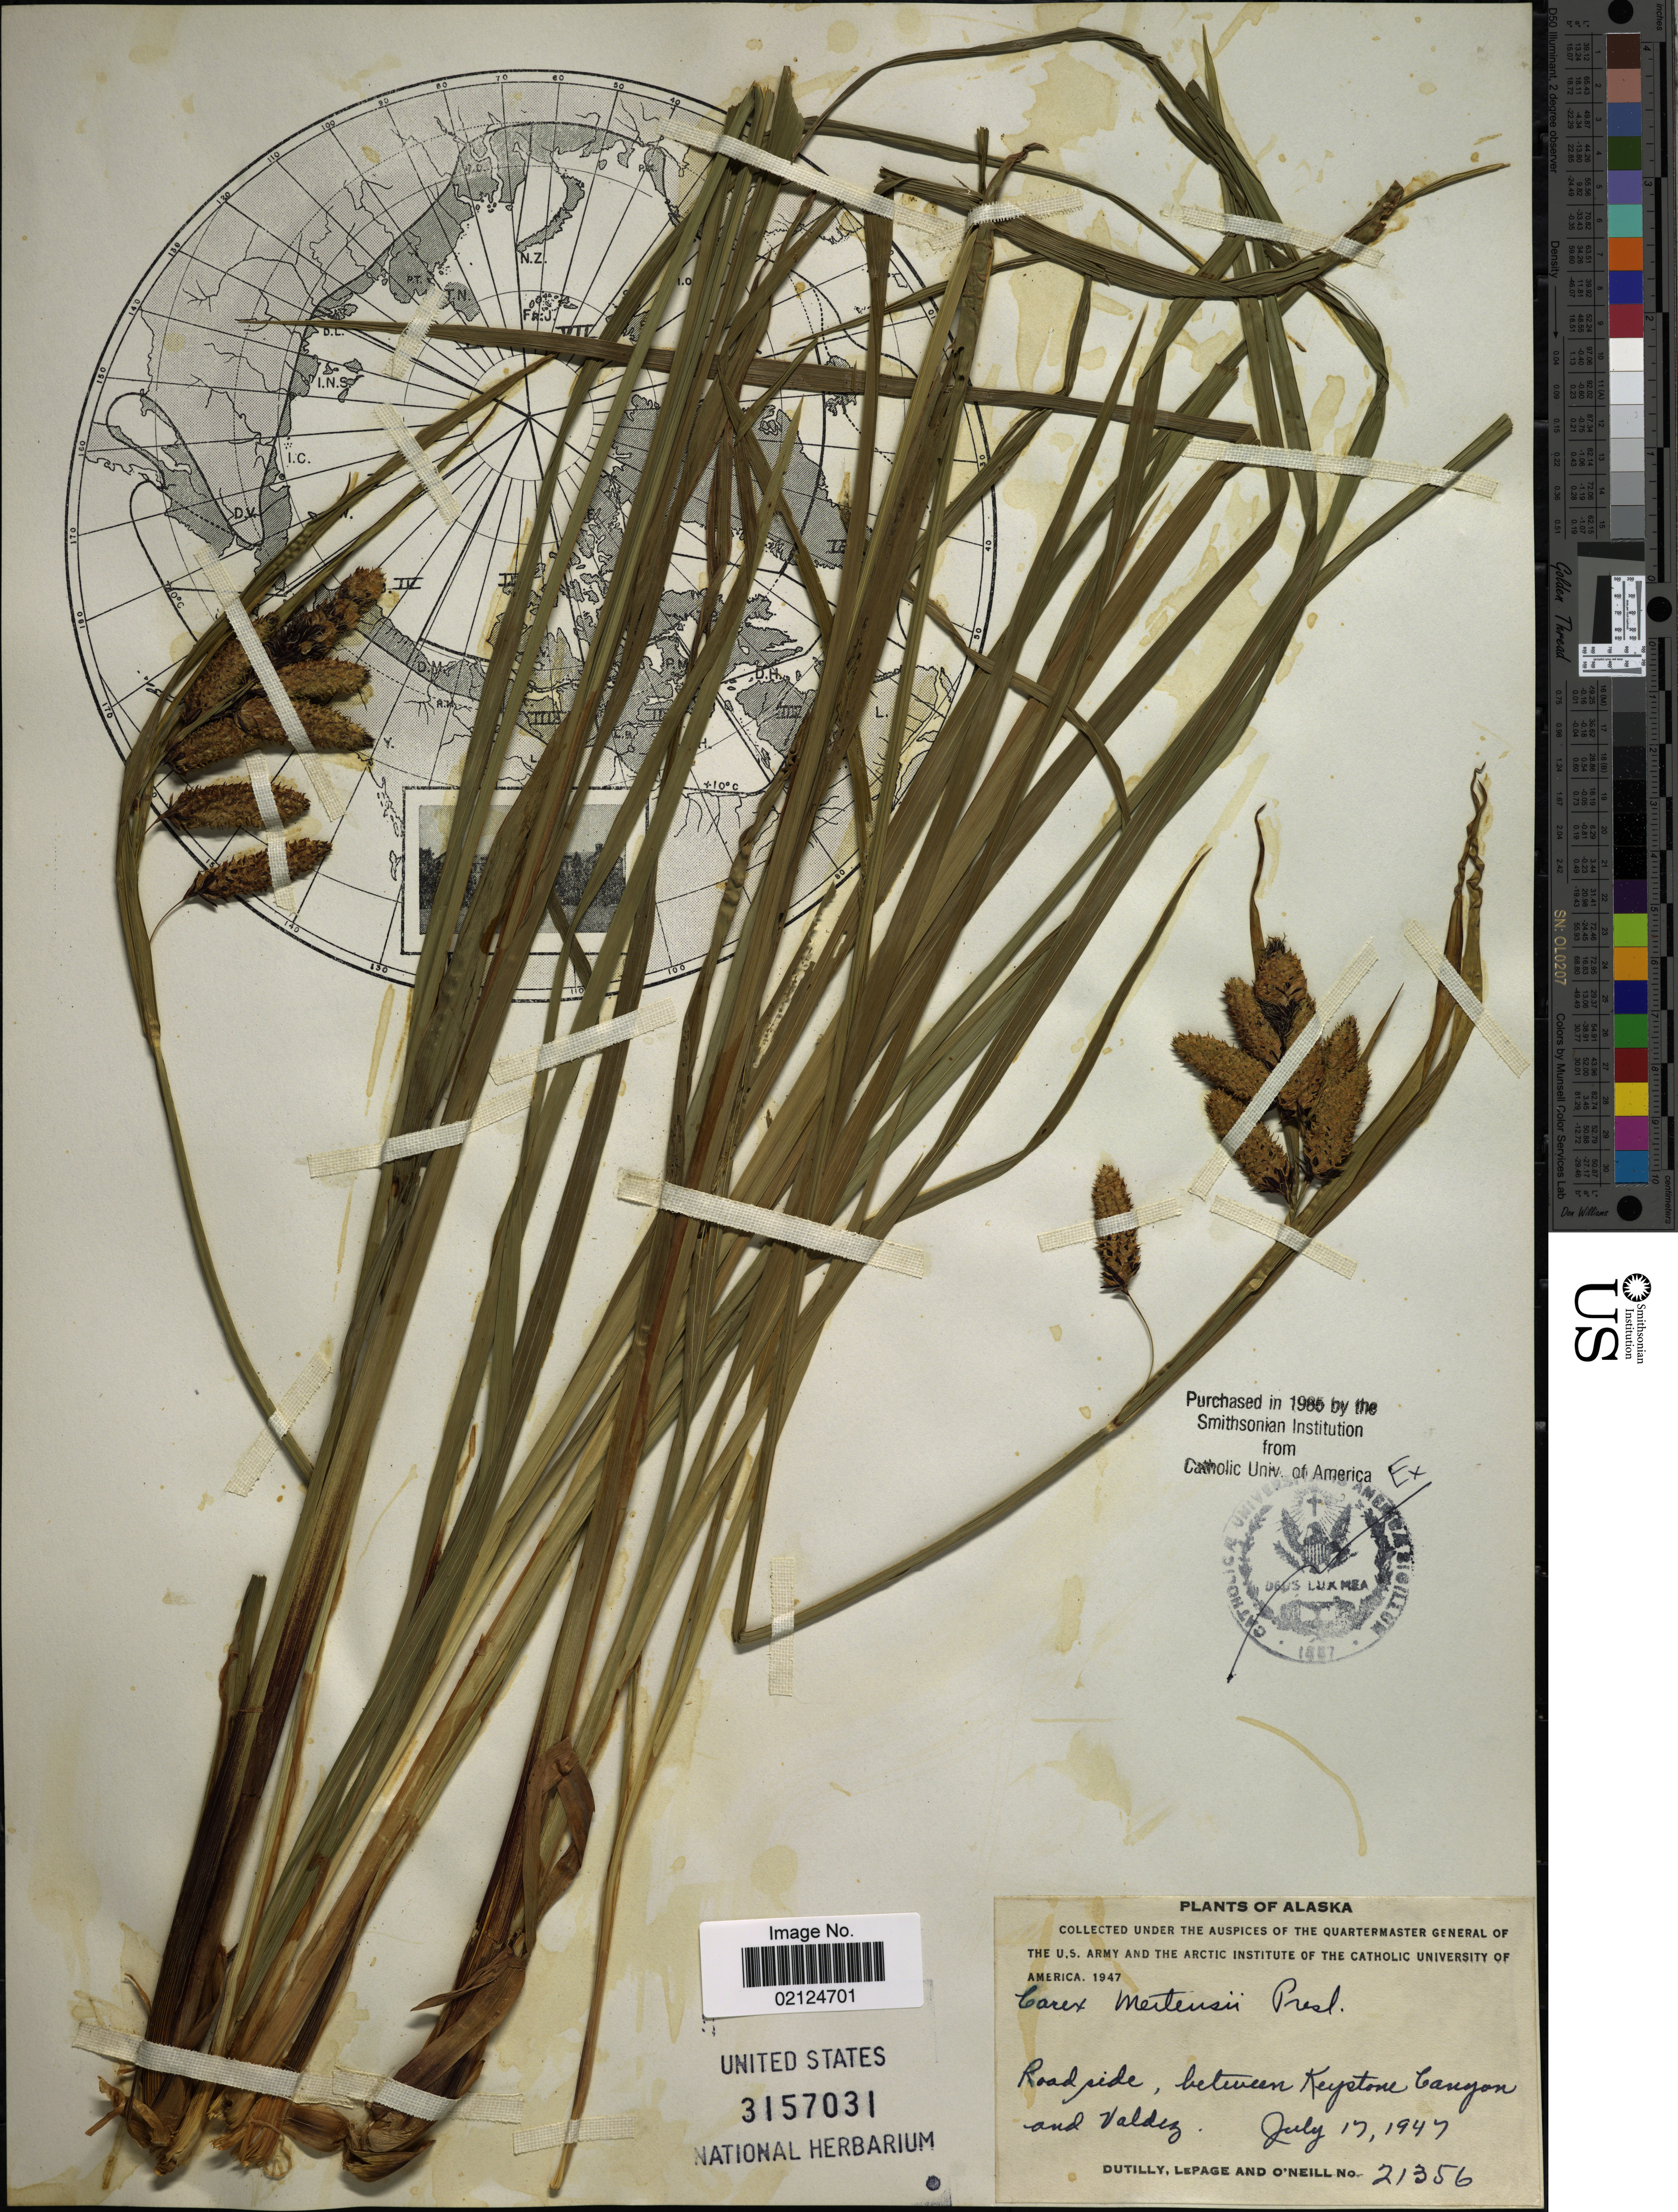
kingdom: Plantae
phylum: Tracheophyta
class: Liliopsida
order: Poales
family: Cyperaceae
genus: Carex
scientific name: Carex mertensii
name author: J.D. Prescott ex Bong.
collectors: -. Dutilly, -. LePage & O' Neill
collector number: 21356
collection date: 1947-07-17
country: United States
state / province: Alaska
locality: Roadside between Keystone Canyon and Valdez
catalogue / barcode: US 3157031